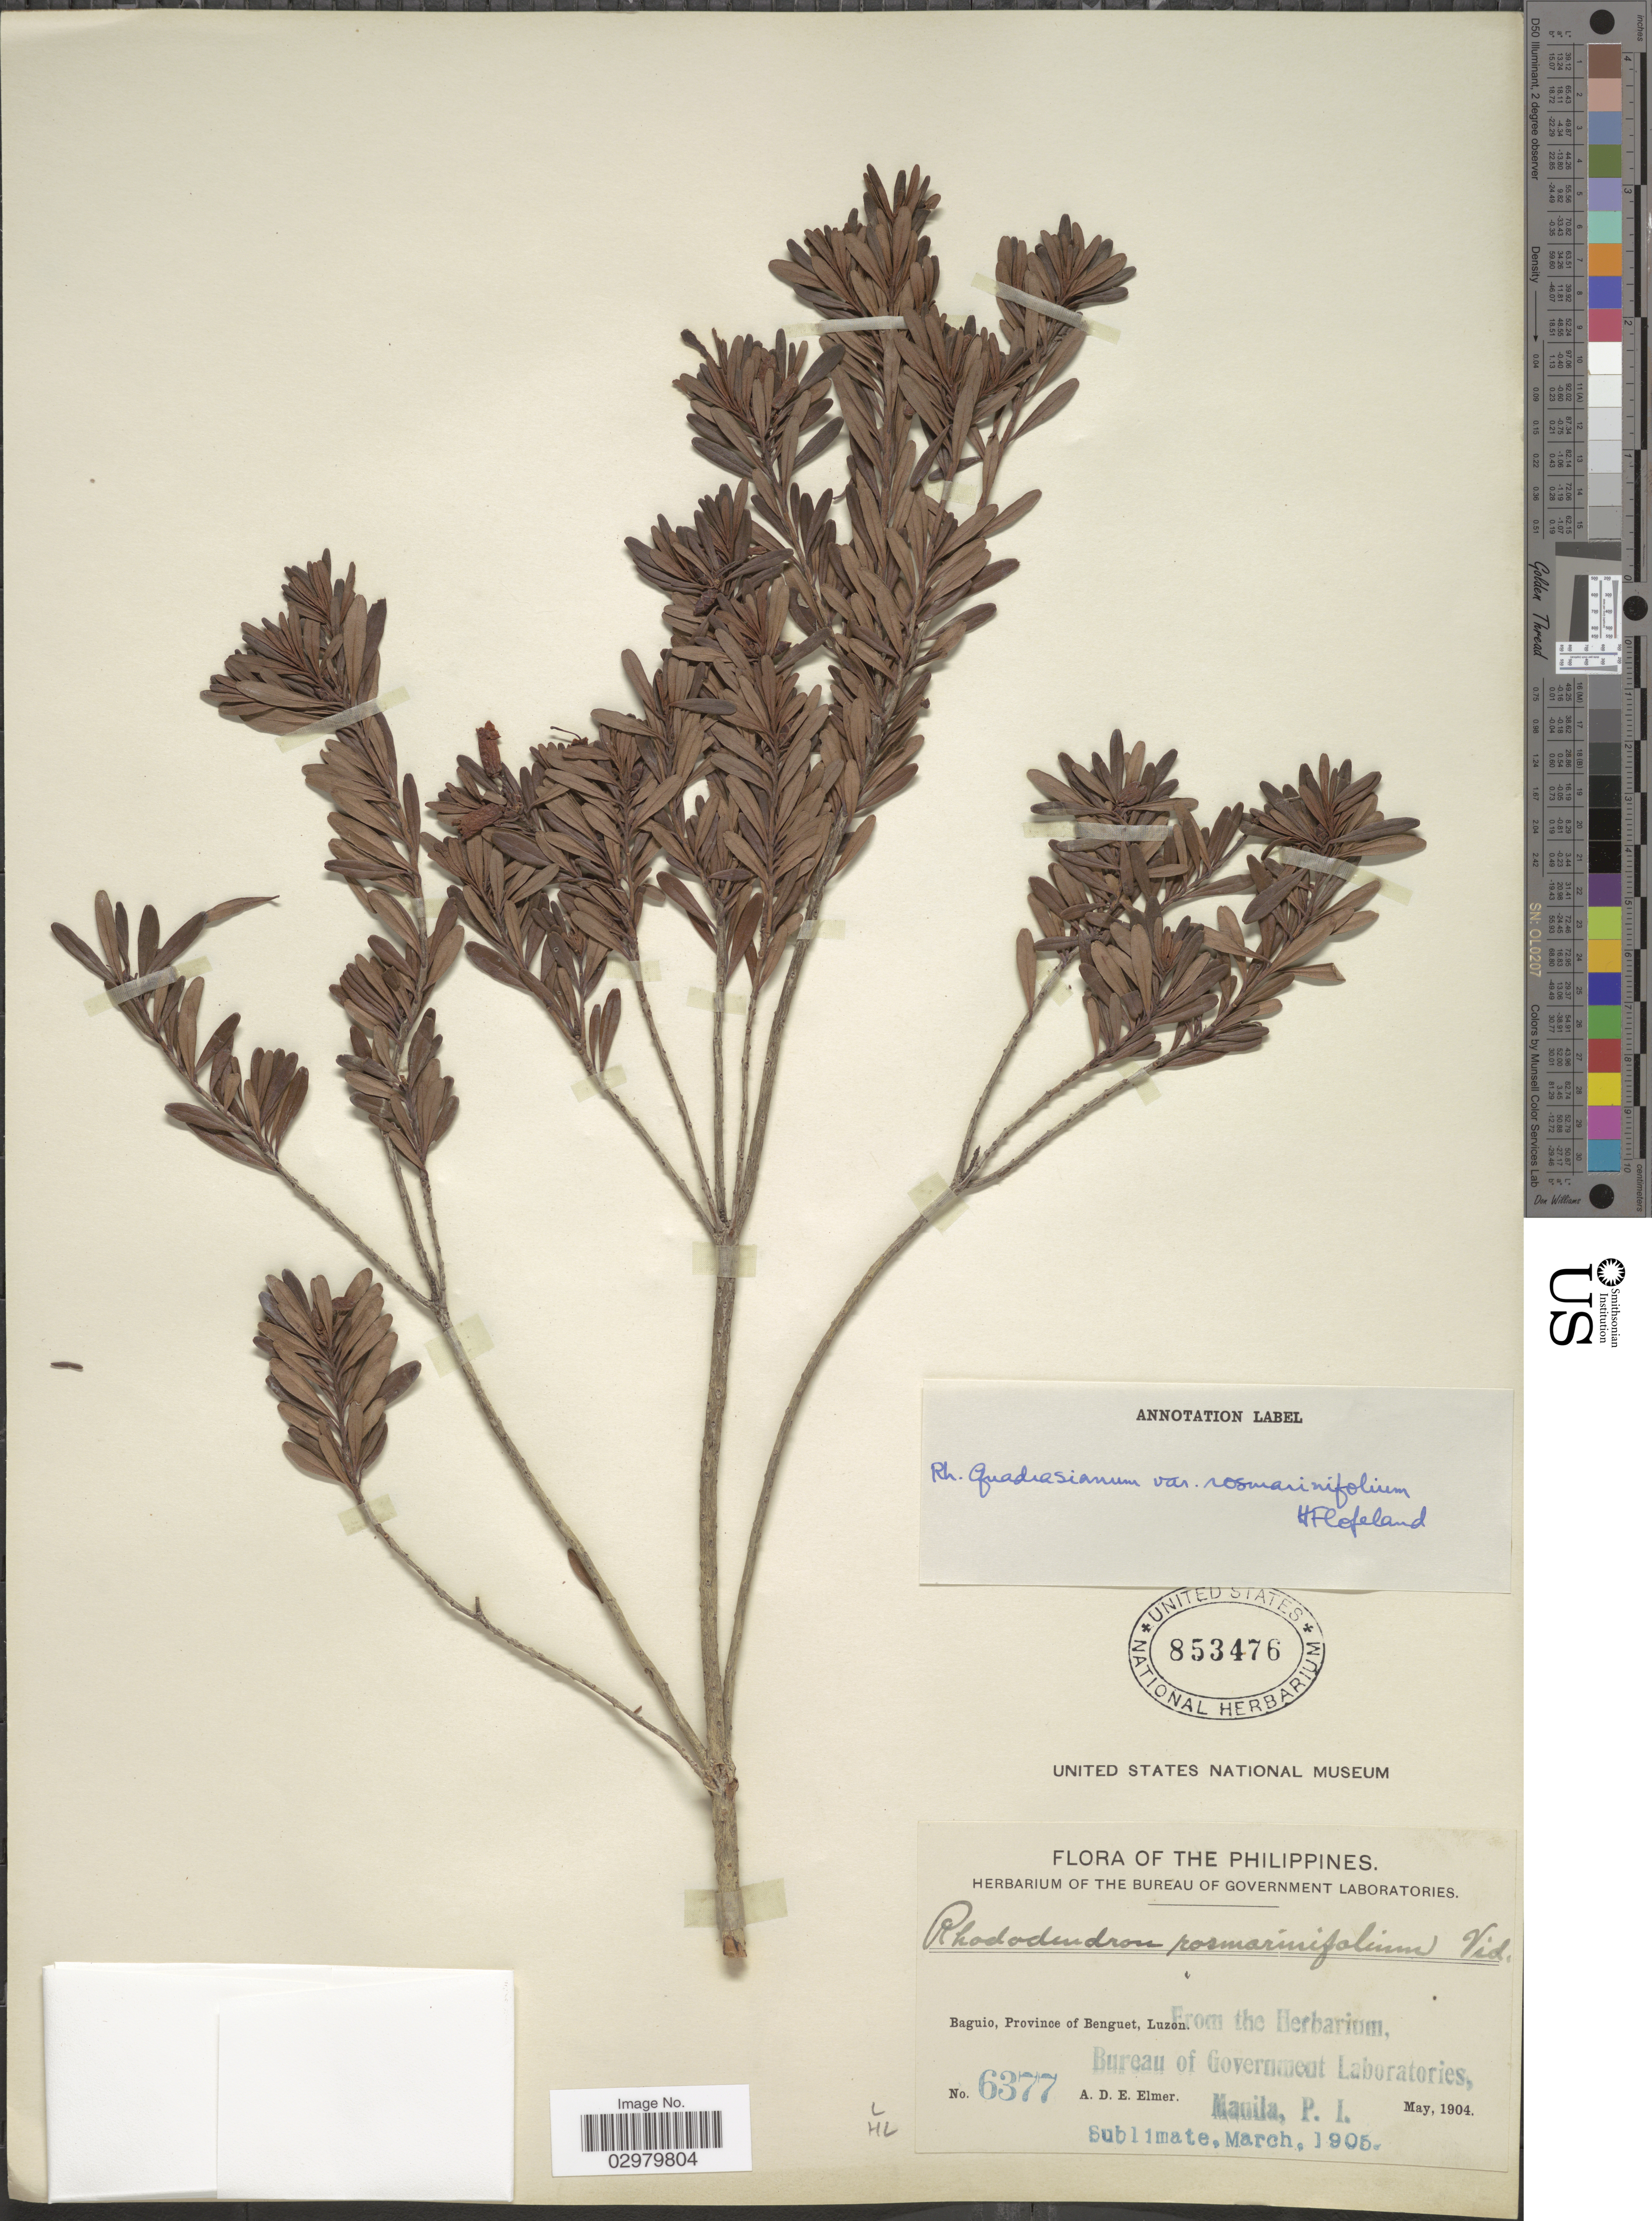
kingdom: Plantae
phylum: Tracheophyta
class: Magnoliopsida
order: Ericales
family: Ericaceae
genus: Rhododendron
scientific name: Rhododendron quadrasianum var. rosmarinifolium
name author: (S. Vidal) H.F. Copel.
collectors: A. D. E. Elmer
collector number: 6377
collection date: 1904-05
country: Philippines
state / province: Cordillera (Administrative Region)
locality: Baguio, Province of Benguet, Luzon.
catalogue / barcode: US 853476